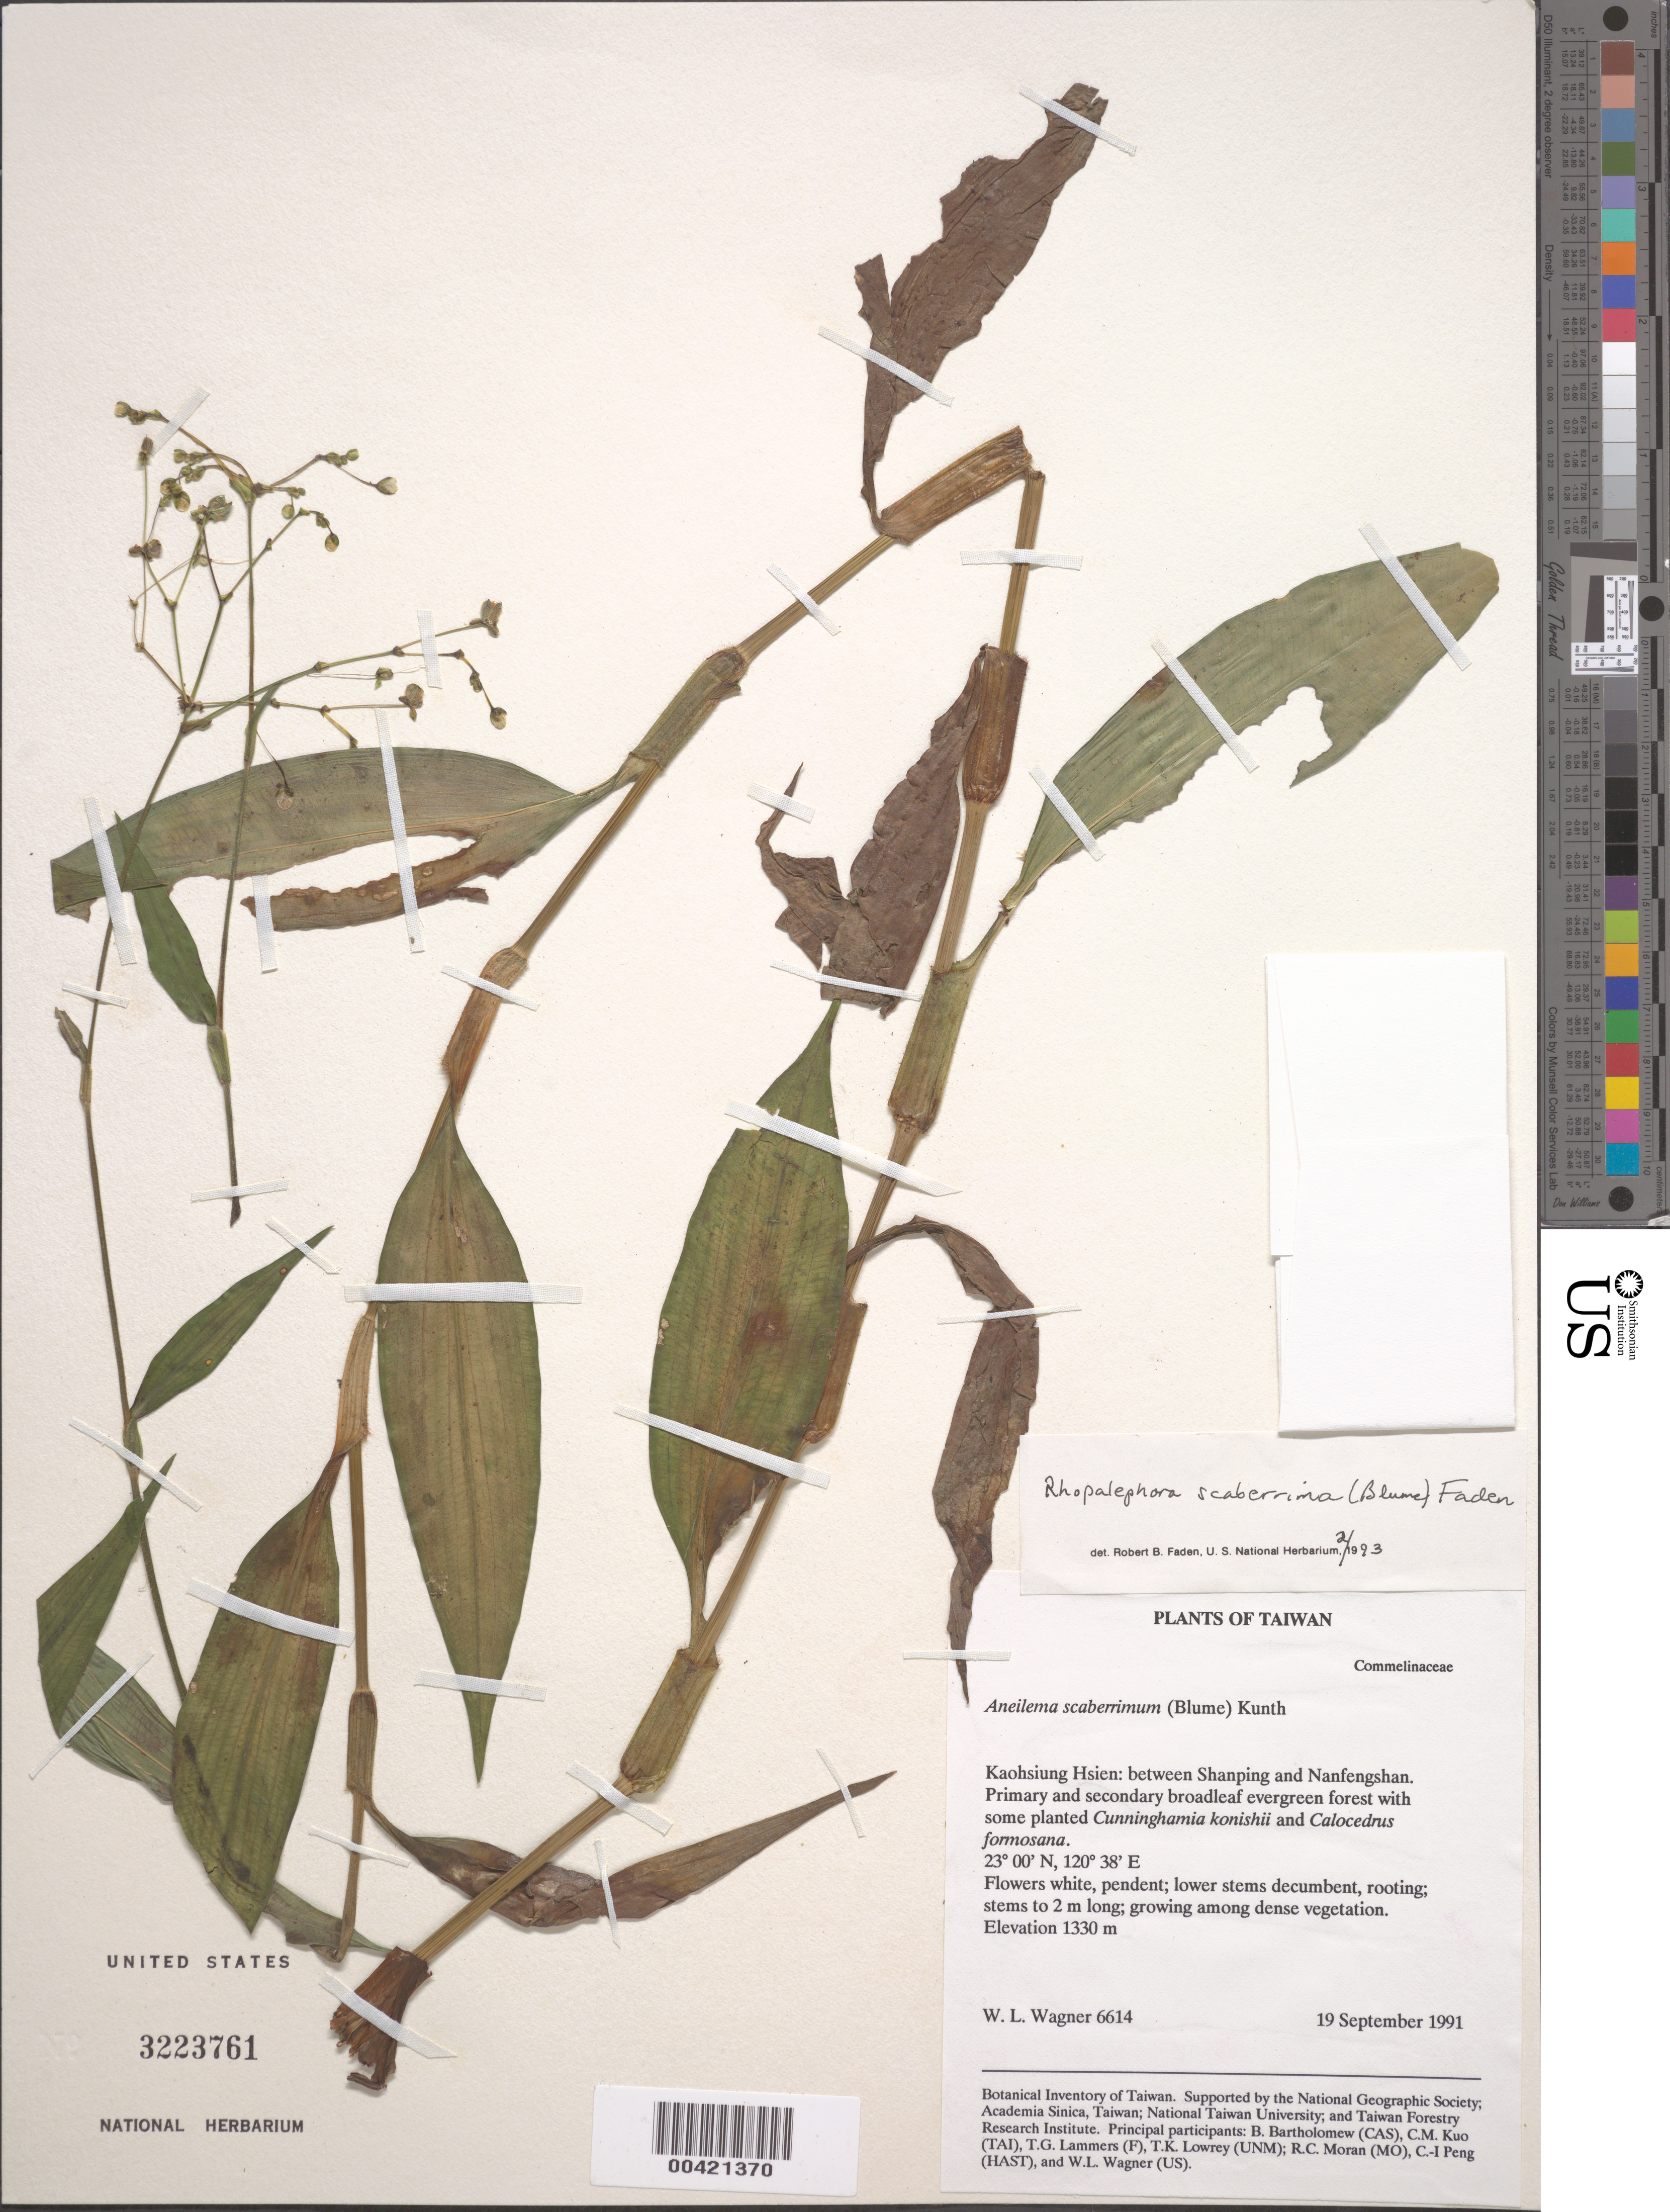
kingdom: Plantae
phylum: Tracheophyta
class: Liliopsida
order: Commelinales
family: Commelinaceae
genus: Rhopalephora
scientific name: Rhopalephora scaberrima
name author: (Blume) Faden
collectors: W. L. Wagner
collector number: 6614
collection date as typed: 19 Sep 1991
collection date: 1991-09-19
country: Taiwan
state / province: Kaohsiung City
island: Taiwan [Formosa]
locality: Kaohsiung hsien, between Shanping and Nanfengshan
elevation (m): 1330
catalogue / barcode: US 3223761